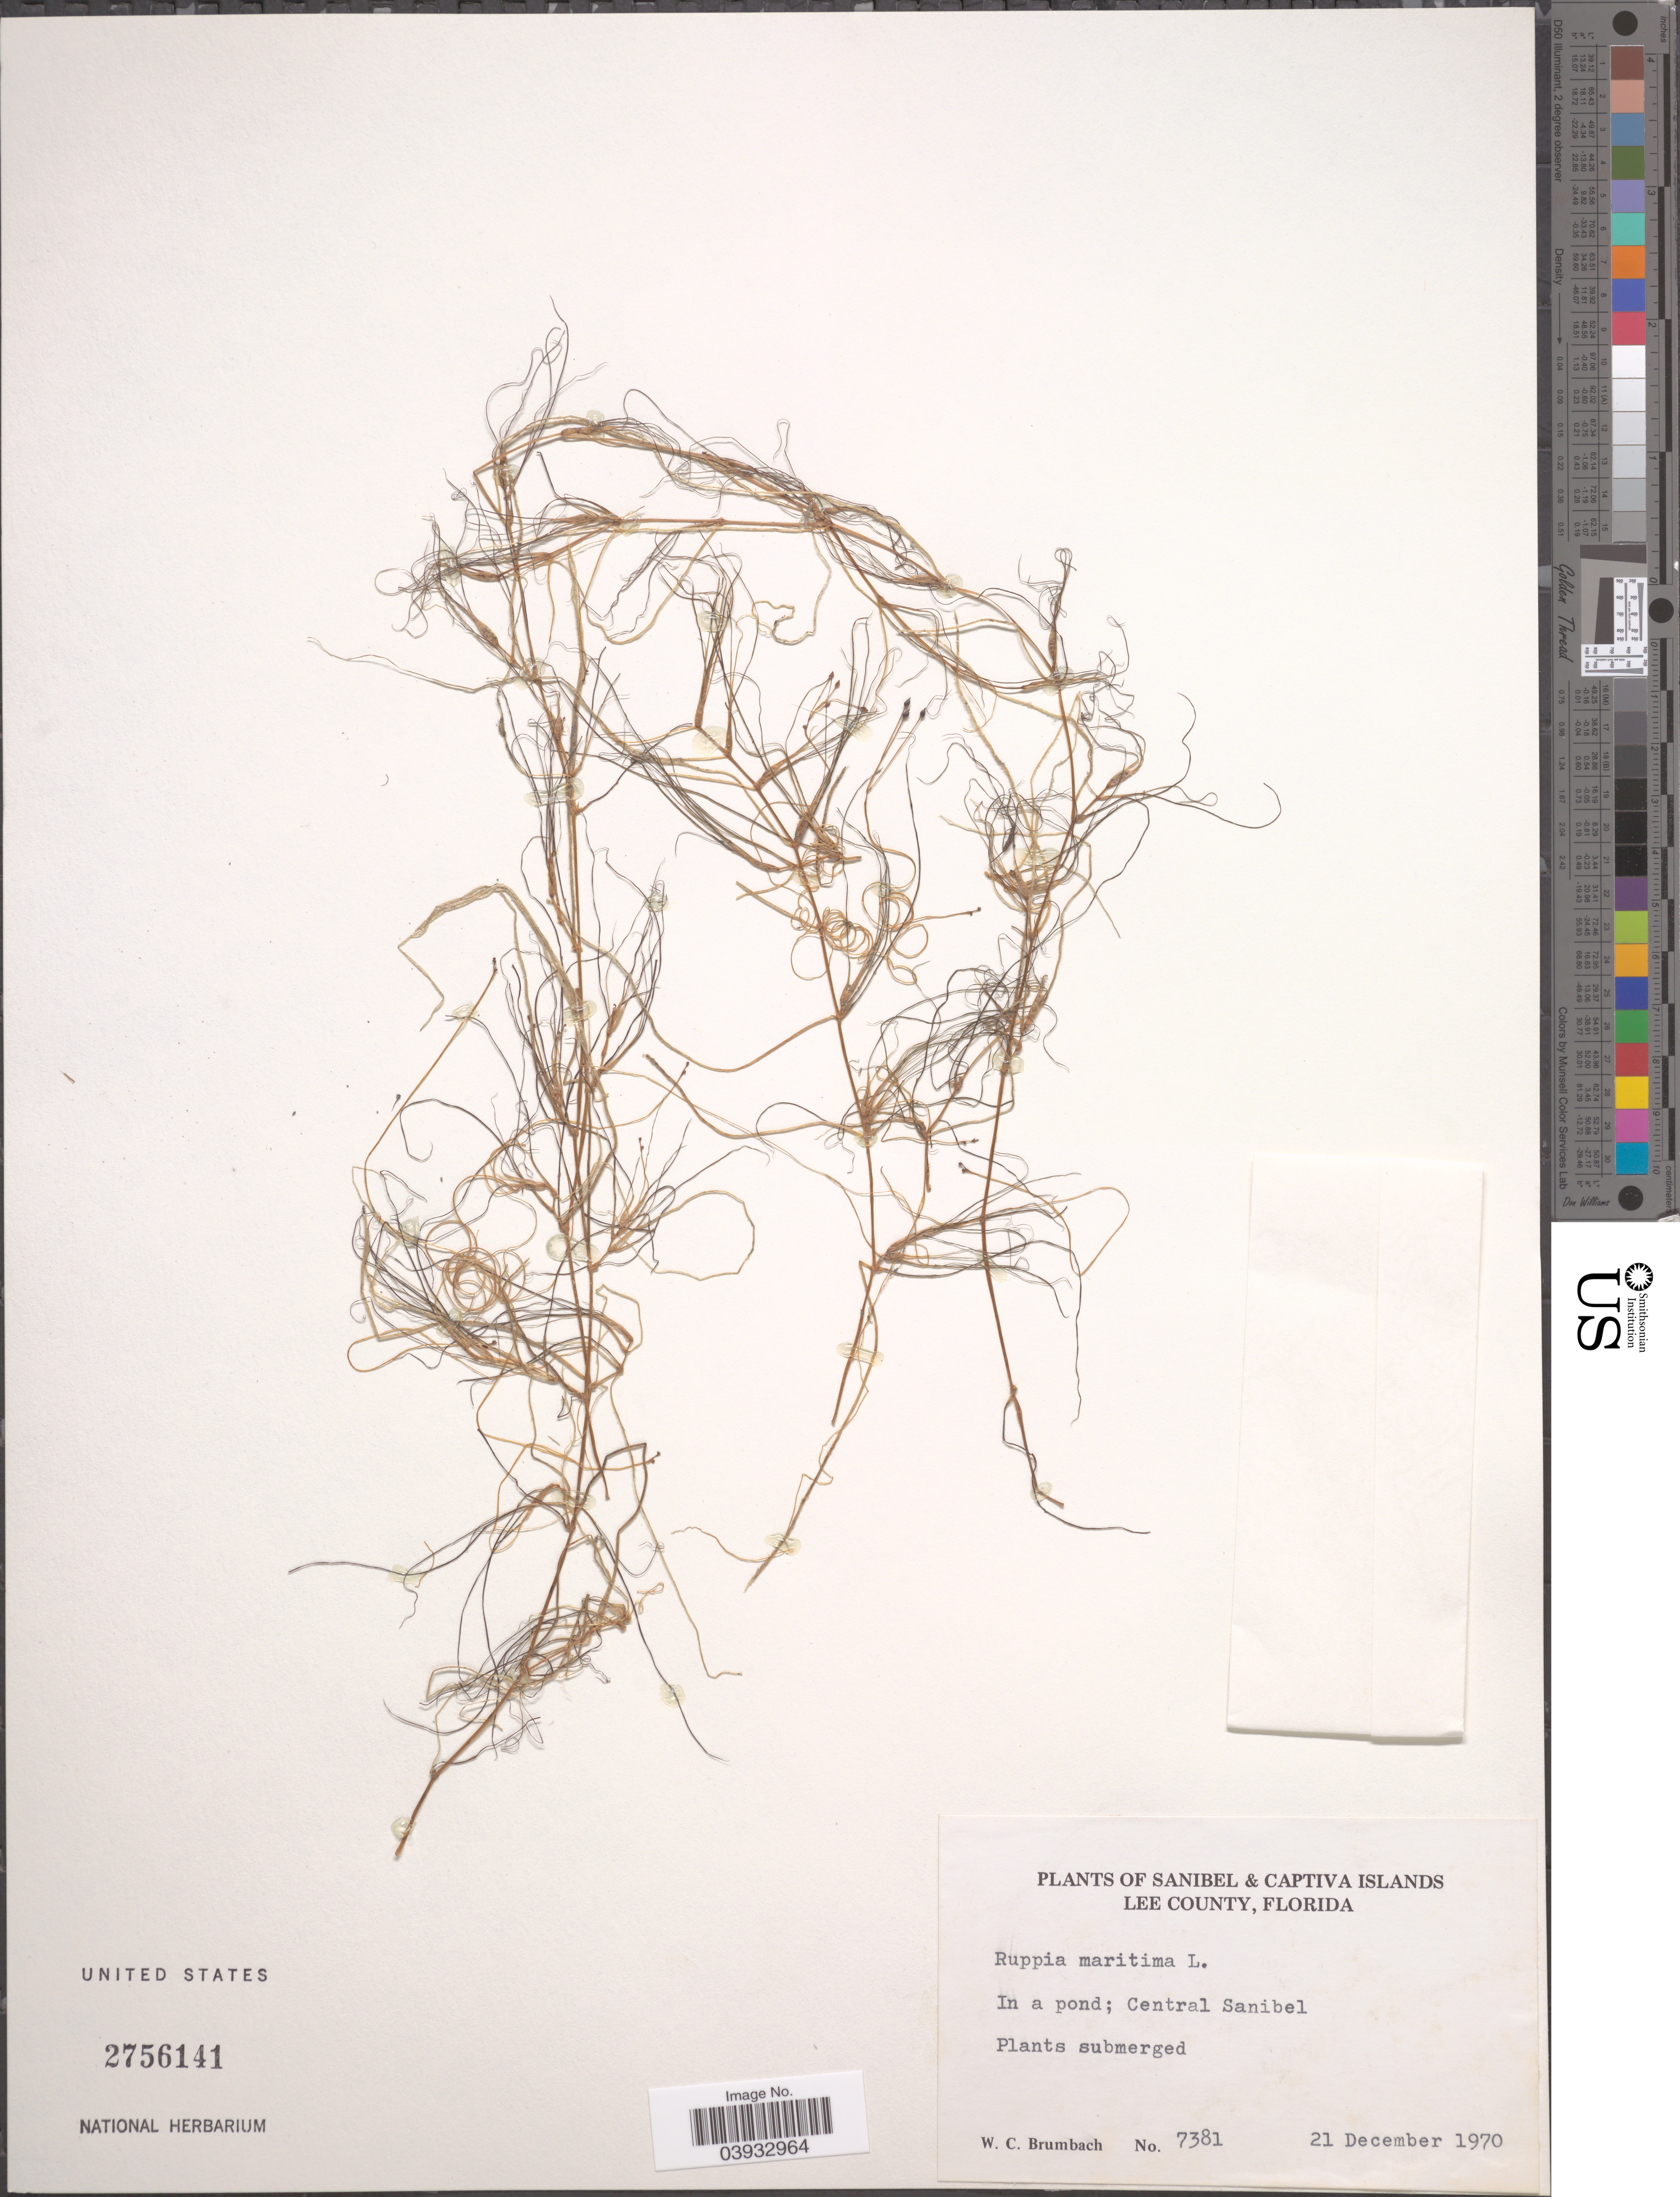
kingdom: Plantae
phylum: Tracheophyta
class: Liliopsida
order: Alismatales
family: Ruppiaceae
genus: Ruppia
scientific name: Ruppia maritima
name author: L.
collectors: W. C. Brumbach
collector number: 7381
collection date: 1970-12-21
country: United States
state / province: Florida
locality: Sanibel Islands. Lee County. Central Sanibel.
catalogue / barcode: US 2756141